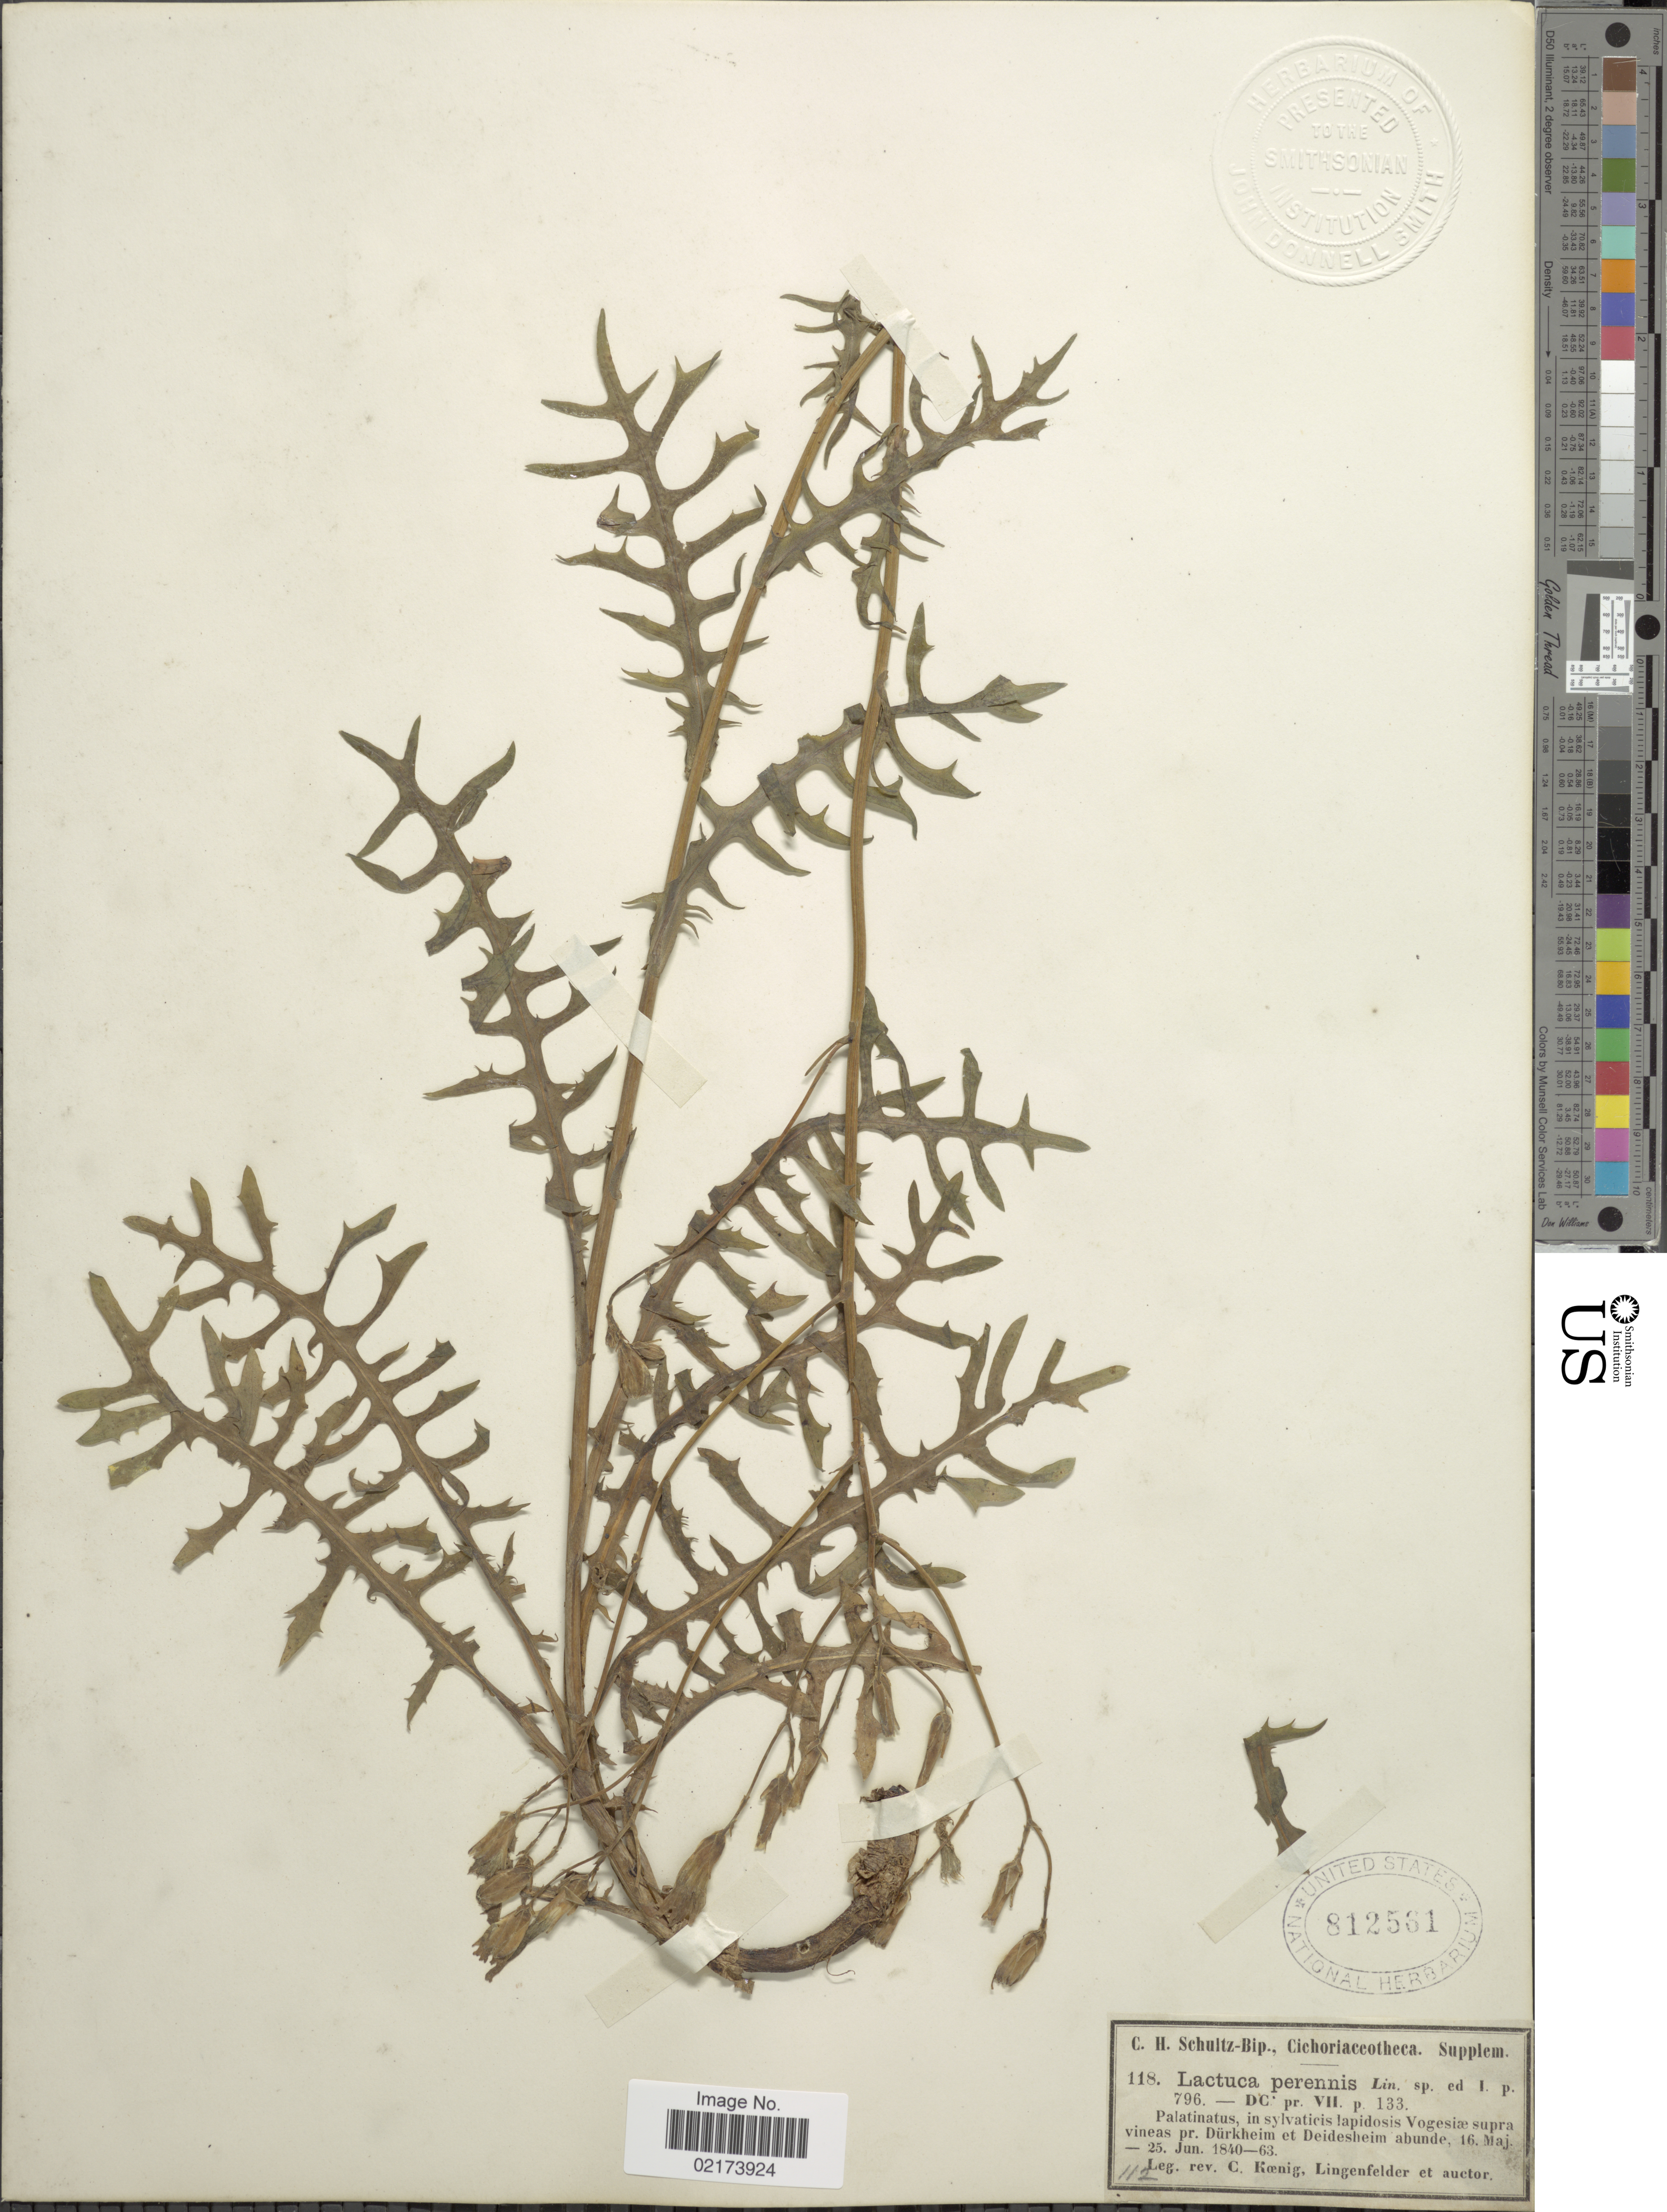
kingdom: Plantae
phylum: Tracheophyta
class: Magnoliopsida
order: Asterales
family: Asteraceae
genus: Lactuca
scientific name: Lactuca perennis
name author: L.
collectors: C. Koenig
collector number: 118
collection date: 1840-05-16/1863-06-25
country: Germany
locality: Palatinatus, Vogesiae supra vineas pr. Durkheim et Deidesheim abunde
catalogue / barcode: US 812561